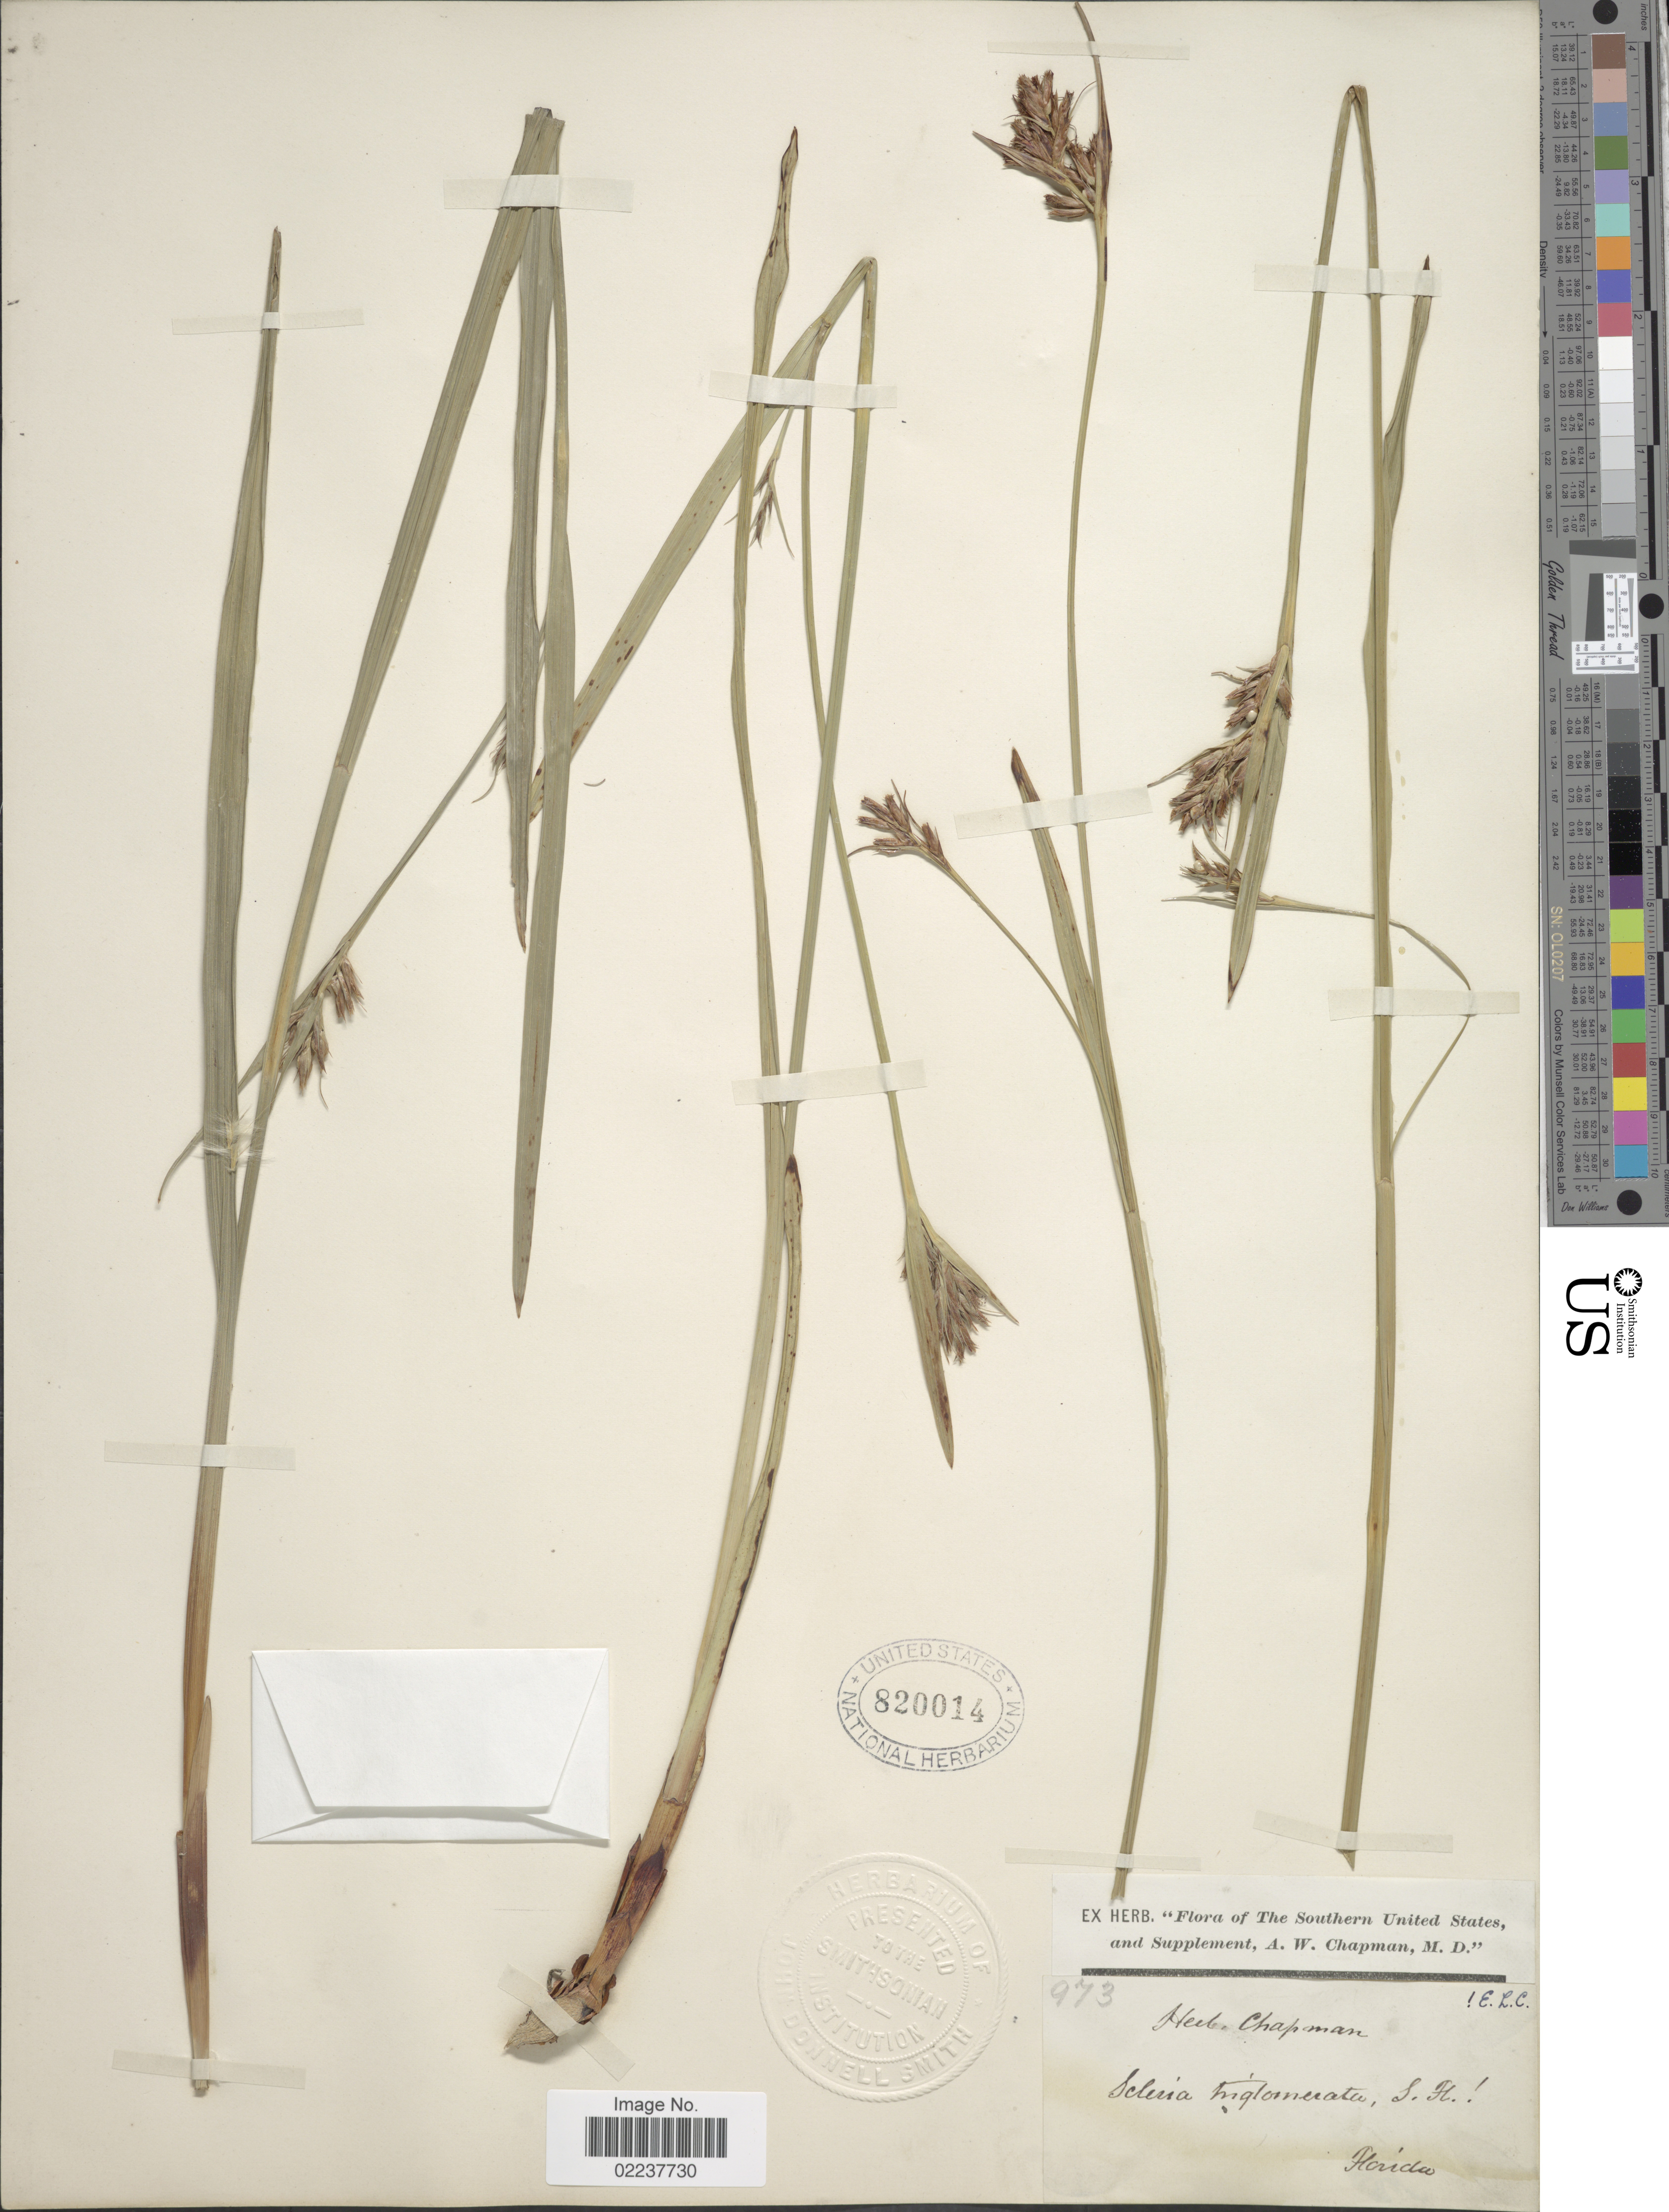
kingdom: Plantae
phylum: Tracheophyta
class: Liliopsida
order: Poales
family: Cyperaceae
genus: Scleria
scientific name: Scleria triglomerata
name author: Michx.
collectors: ex herb. Chapman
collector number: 973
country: United States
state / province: Florida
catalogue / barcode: US 820014